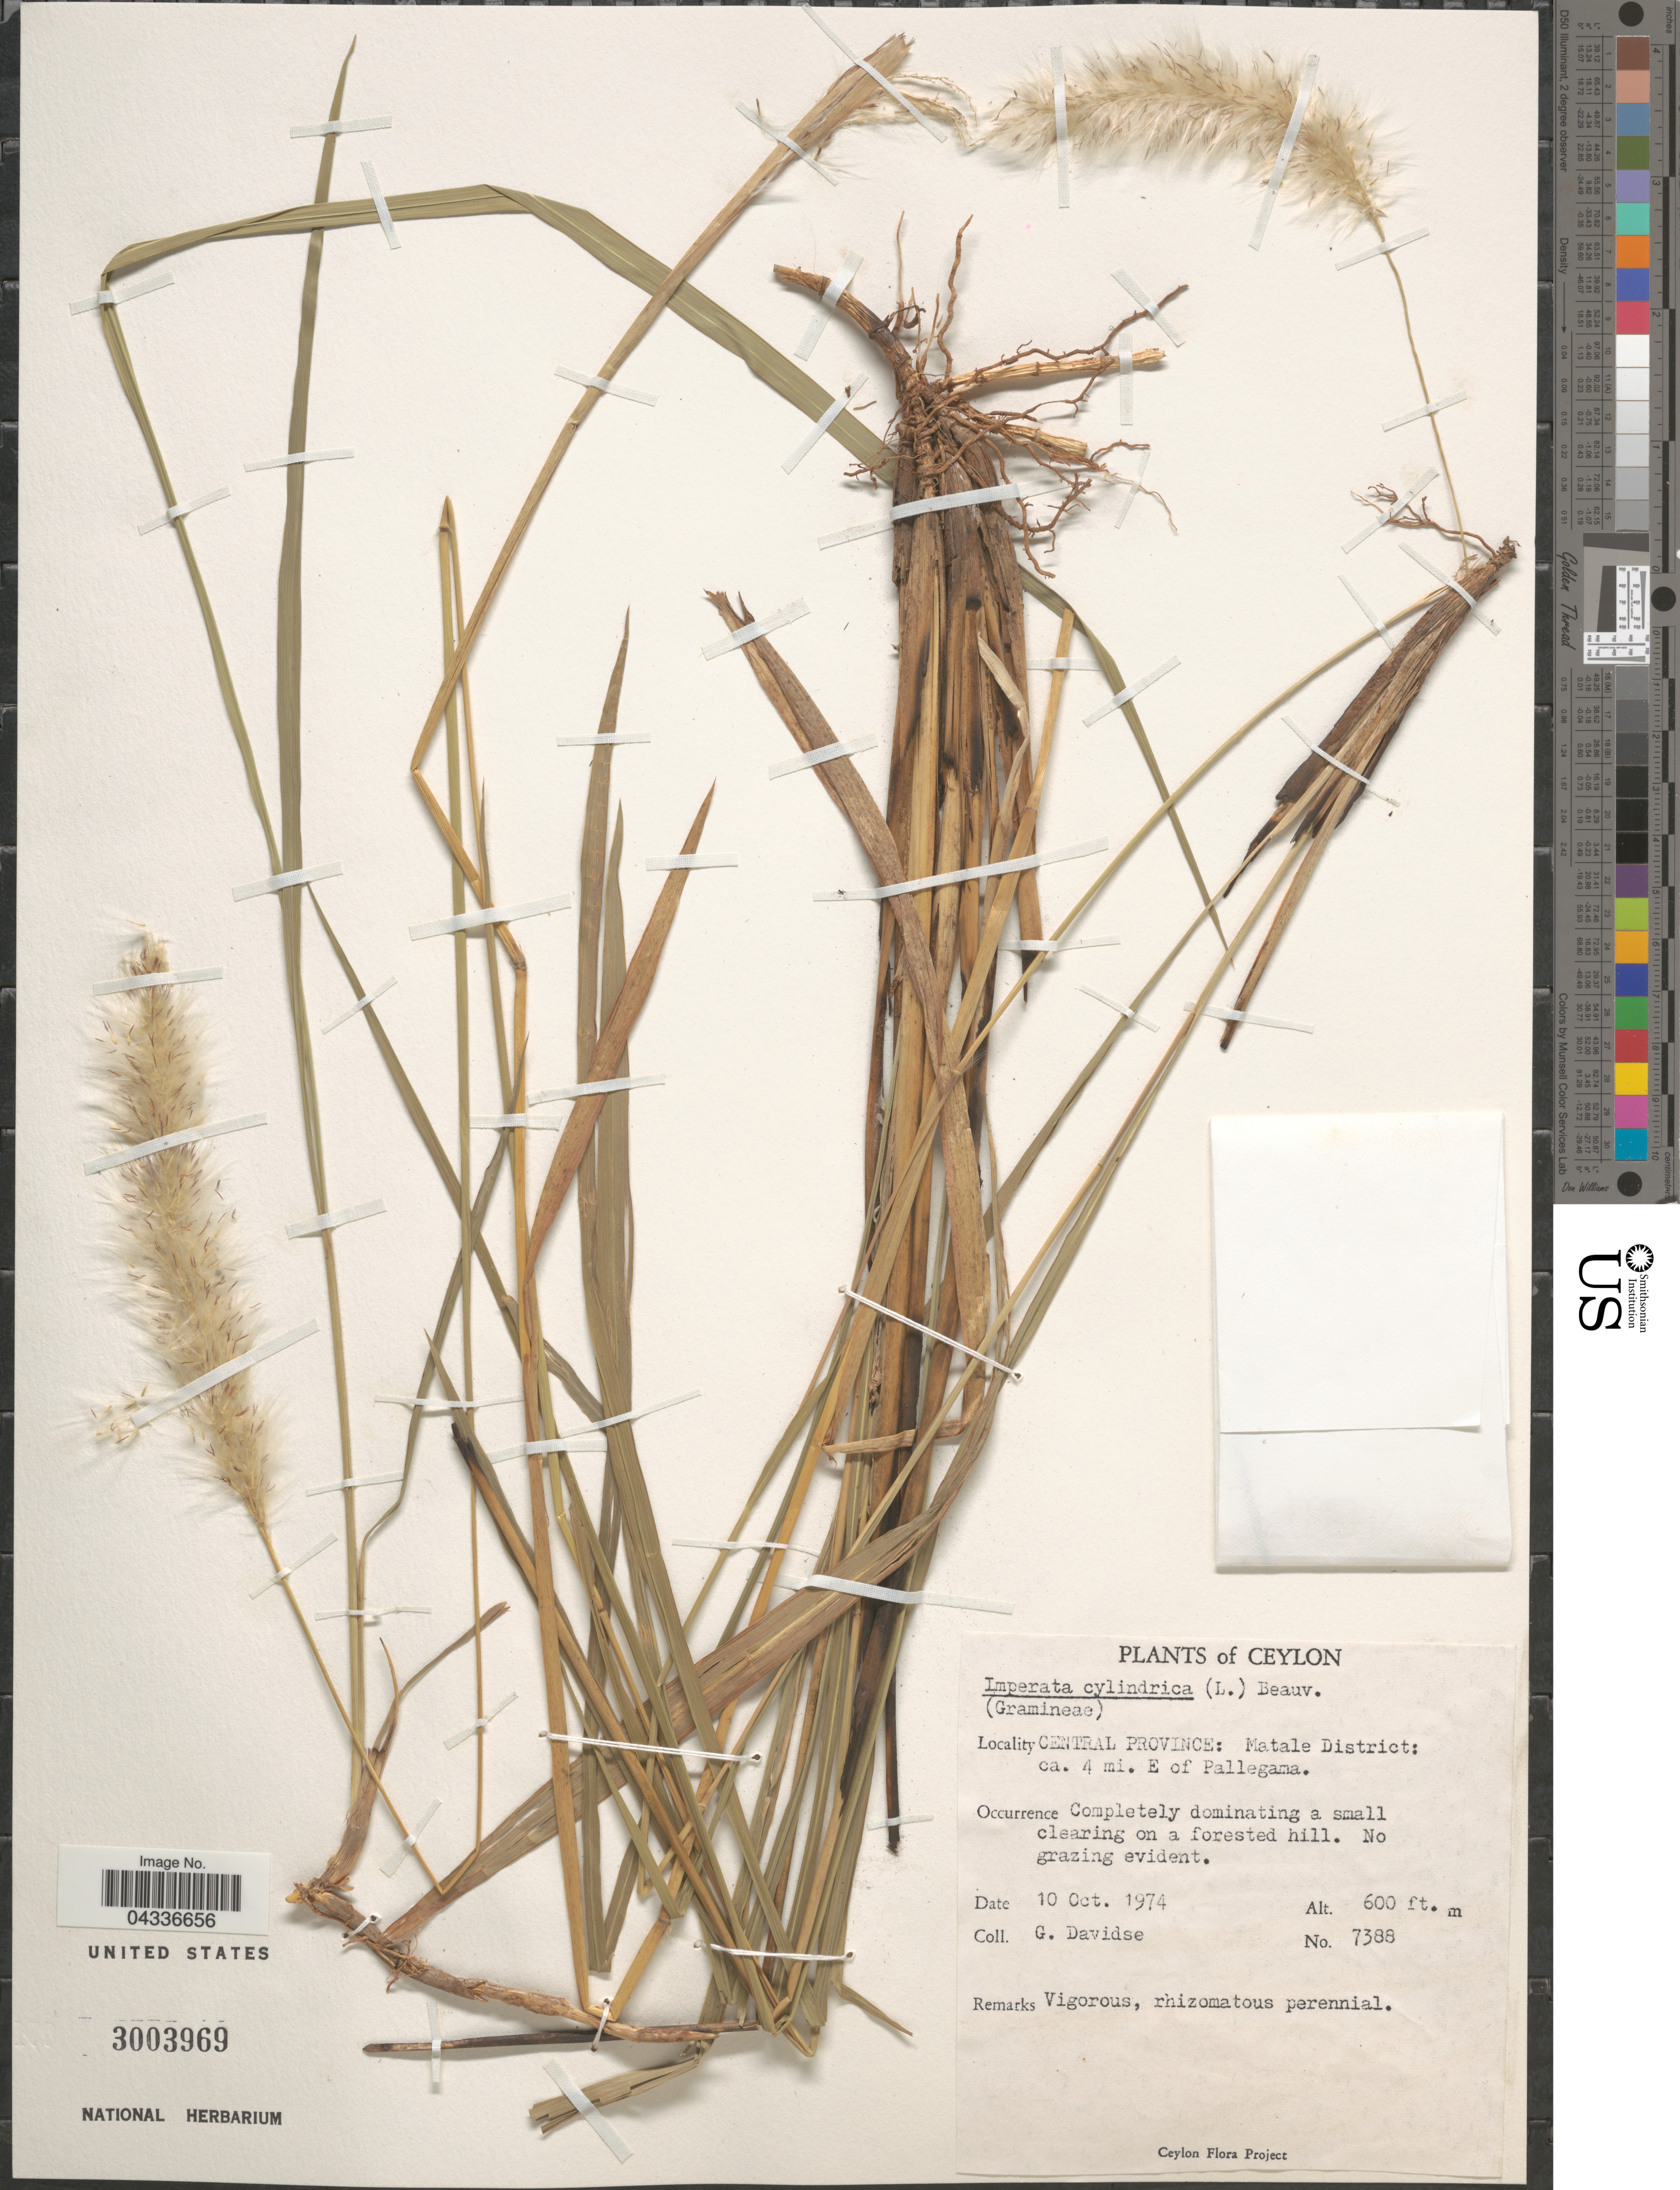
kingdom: Plantae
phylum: Tracheophyta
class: Liliopsida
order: Poales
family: Poaceae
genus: Imperata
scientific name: Imperata cylindrica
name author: (L.) P. Beauv.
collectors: G. Davidse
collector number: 7388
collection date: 1974-10-10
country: Sri Lanka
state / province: Central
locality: Ceylon. Matale District: ca. 4 mi. E of Pallegama.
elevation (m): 183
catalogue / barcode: US 3003969